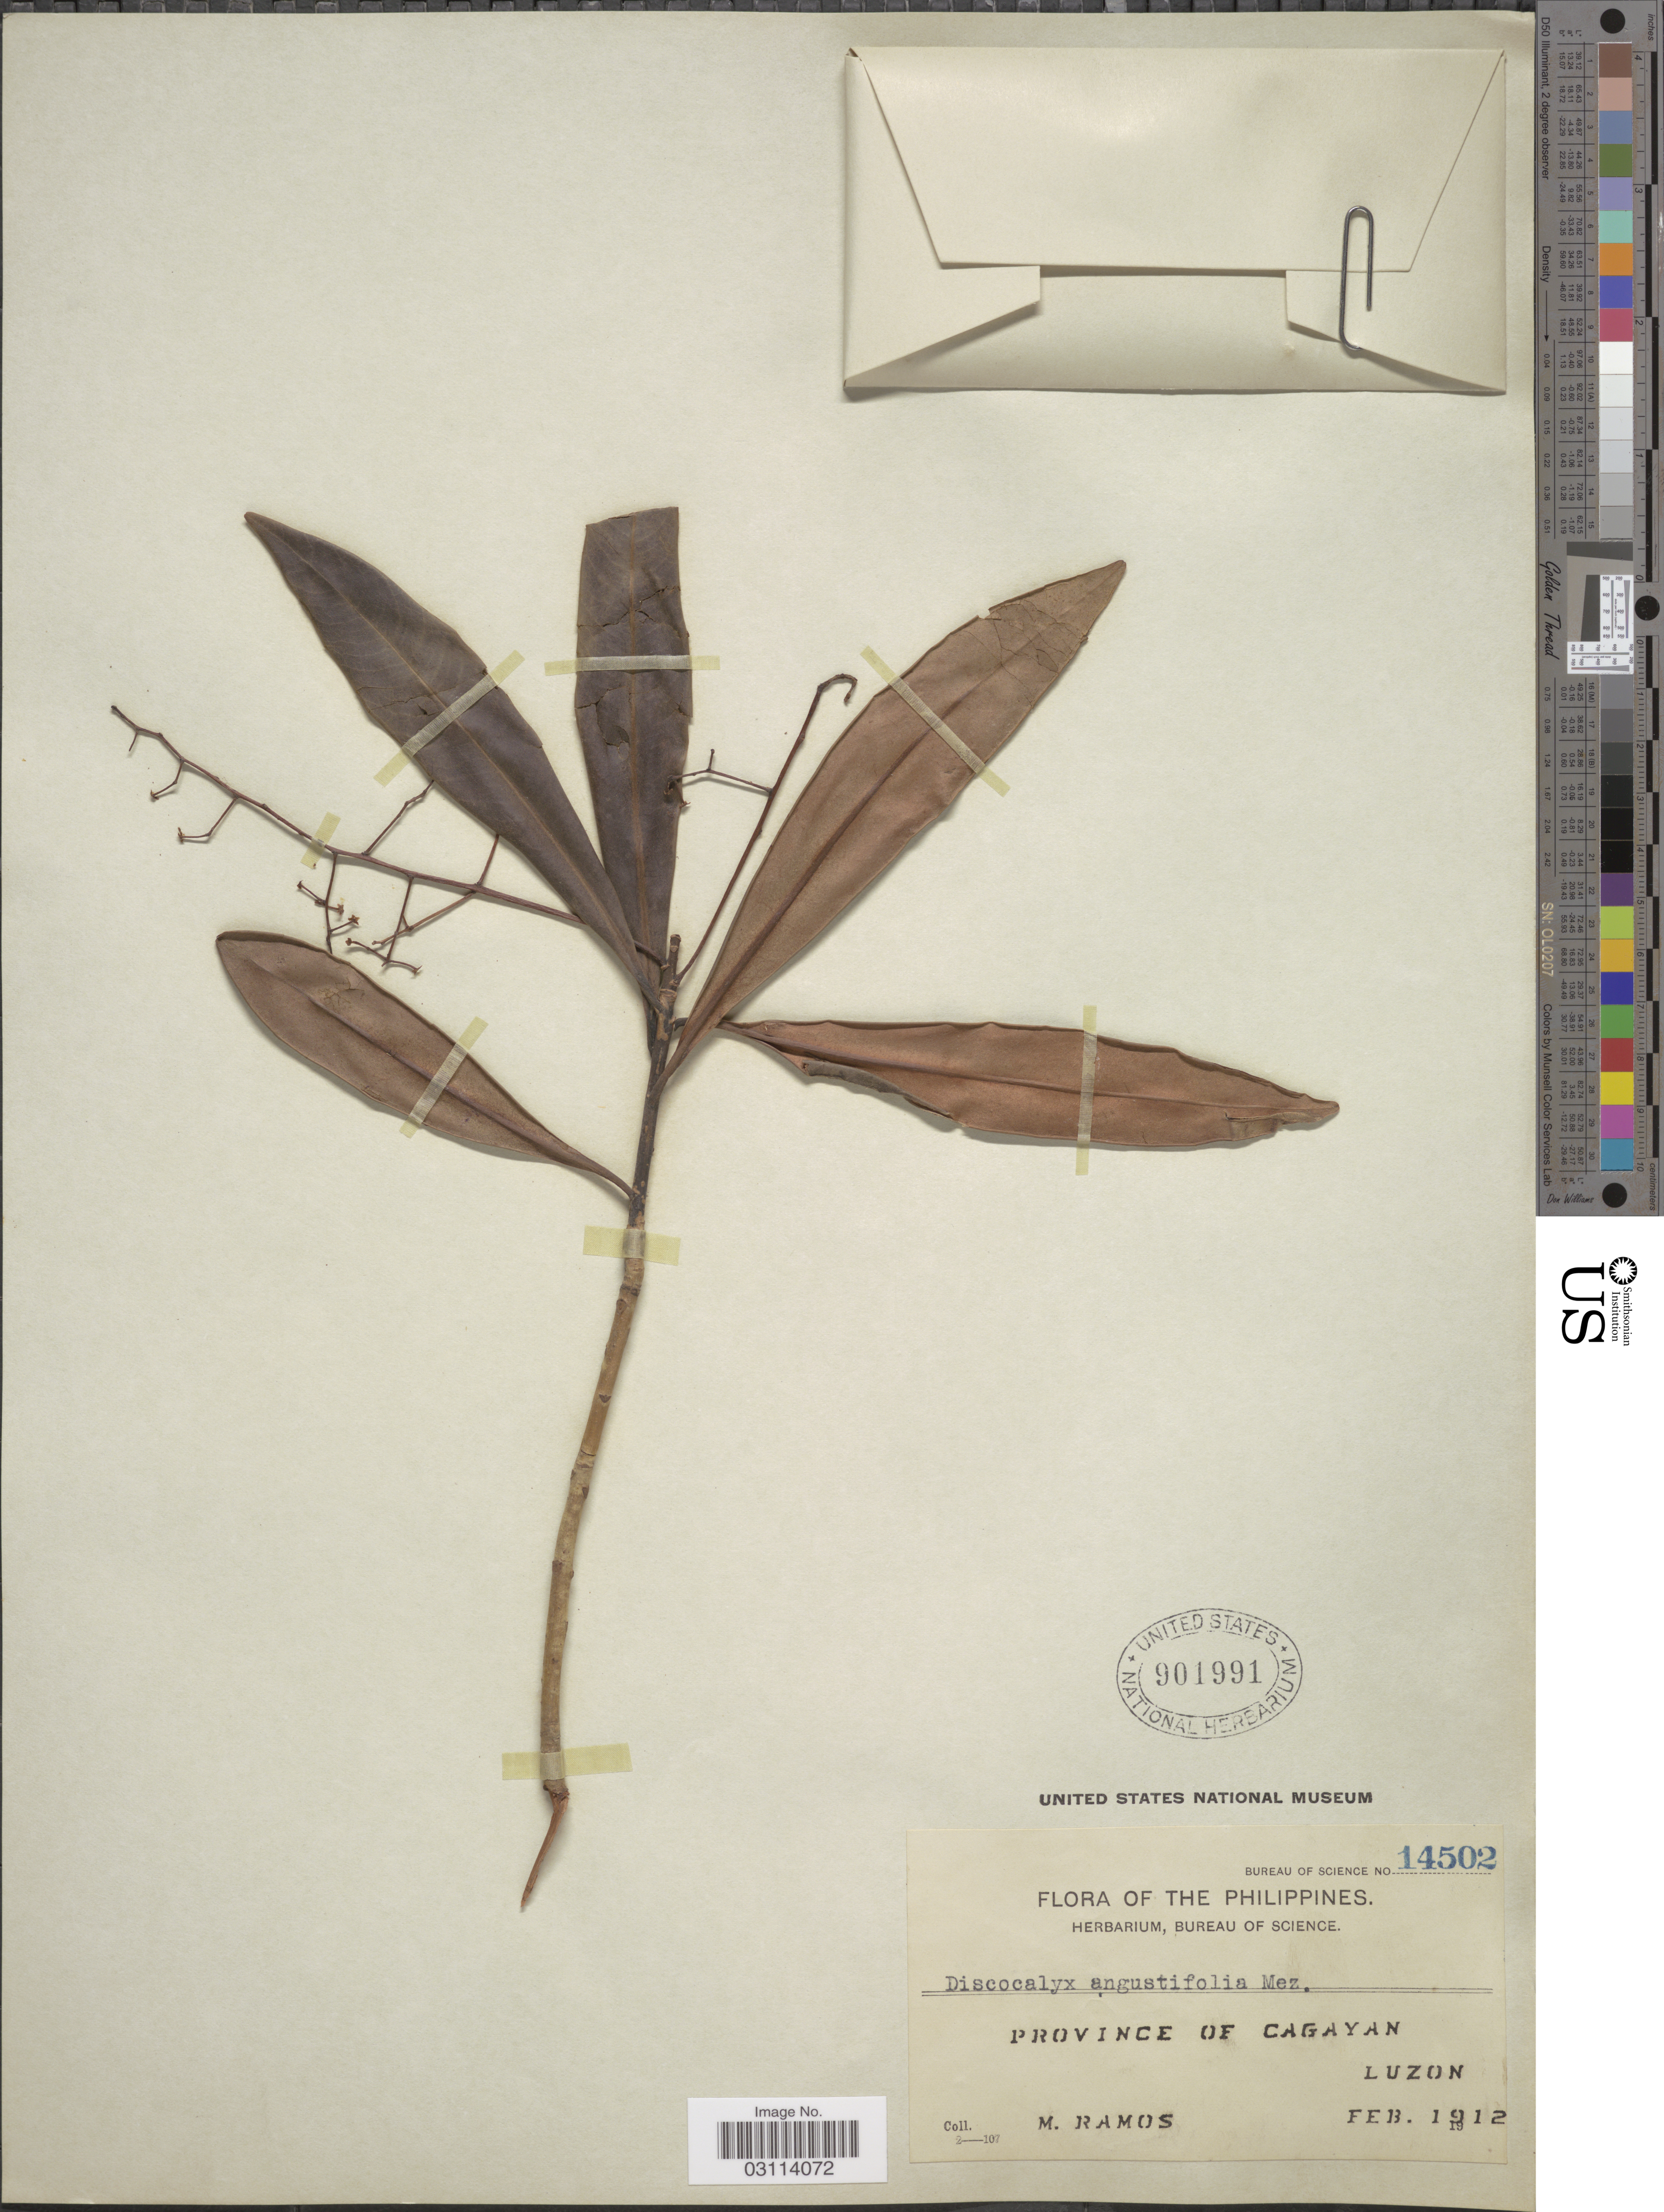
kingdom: Plantae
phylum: Tracheophyta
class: Magnoliopsida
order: Ericales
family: Primulaceae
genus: Discocalyx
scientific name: Discocalyx angustifolia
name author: Mez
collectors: M. Ramos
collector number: Bureau of Science 14502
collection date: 1912-02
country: Philippines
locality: Province of Cagayan. Luzon.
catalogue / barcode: US 901991